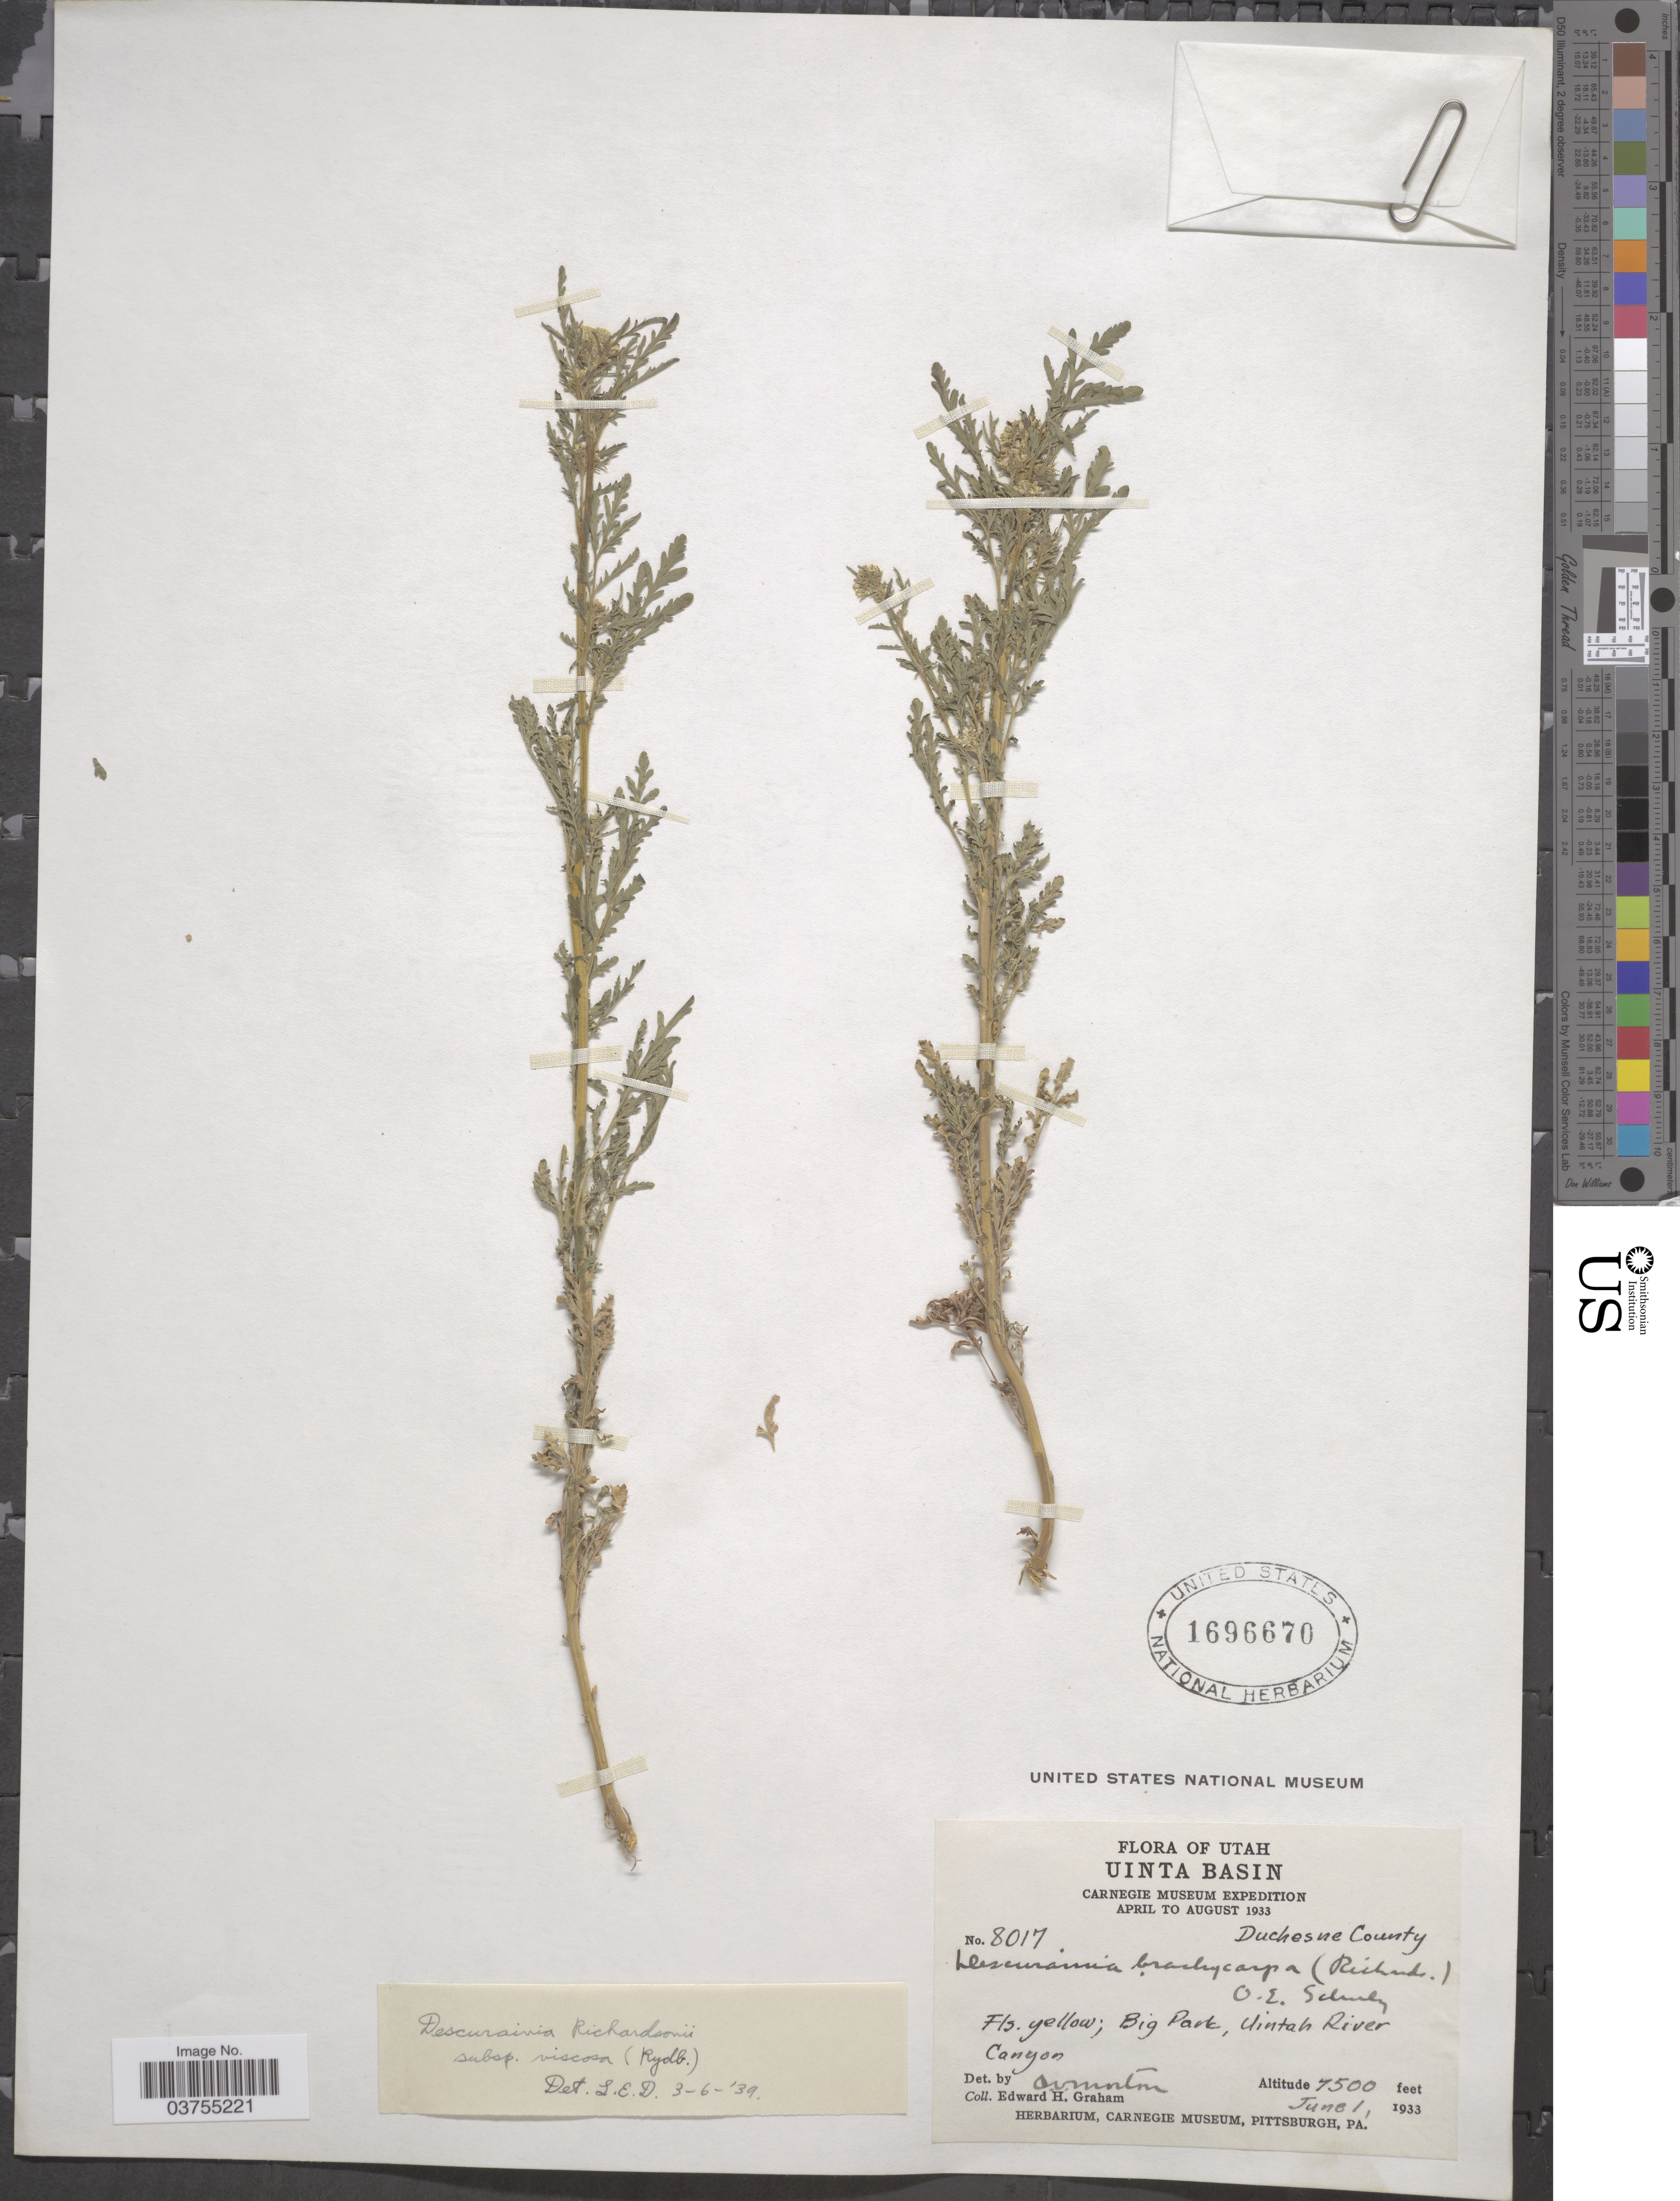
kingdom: Plantae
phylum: Tracheophyta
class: Magnoliopsida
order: Brassicales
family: Brassicaceae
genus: Descurainia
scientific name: Descurainia richardsonii subsp. viscosa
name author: (Rydb.) Detling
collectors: E. H. Graham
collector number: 8017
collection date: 1933-06-01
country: United States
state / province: Utah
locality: Uinta Basin. Duchesne County. Big Park, Uintah River Canyon.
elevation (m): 2286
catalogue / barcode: US 1696670